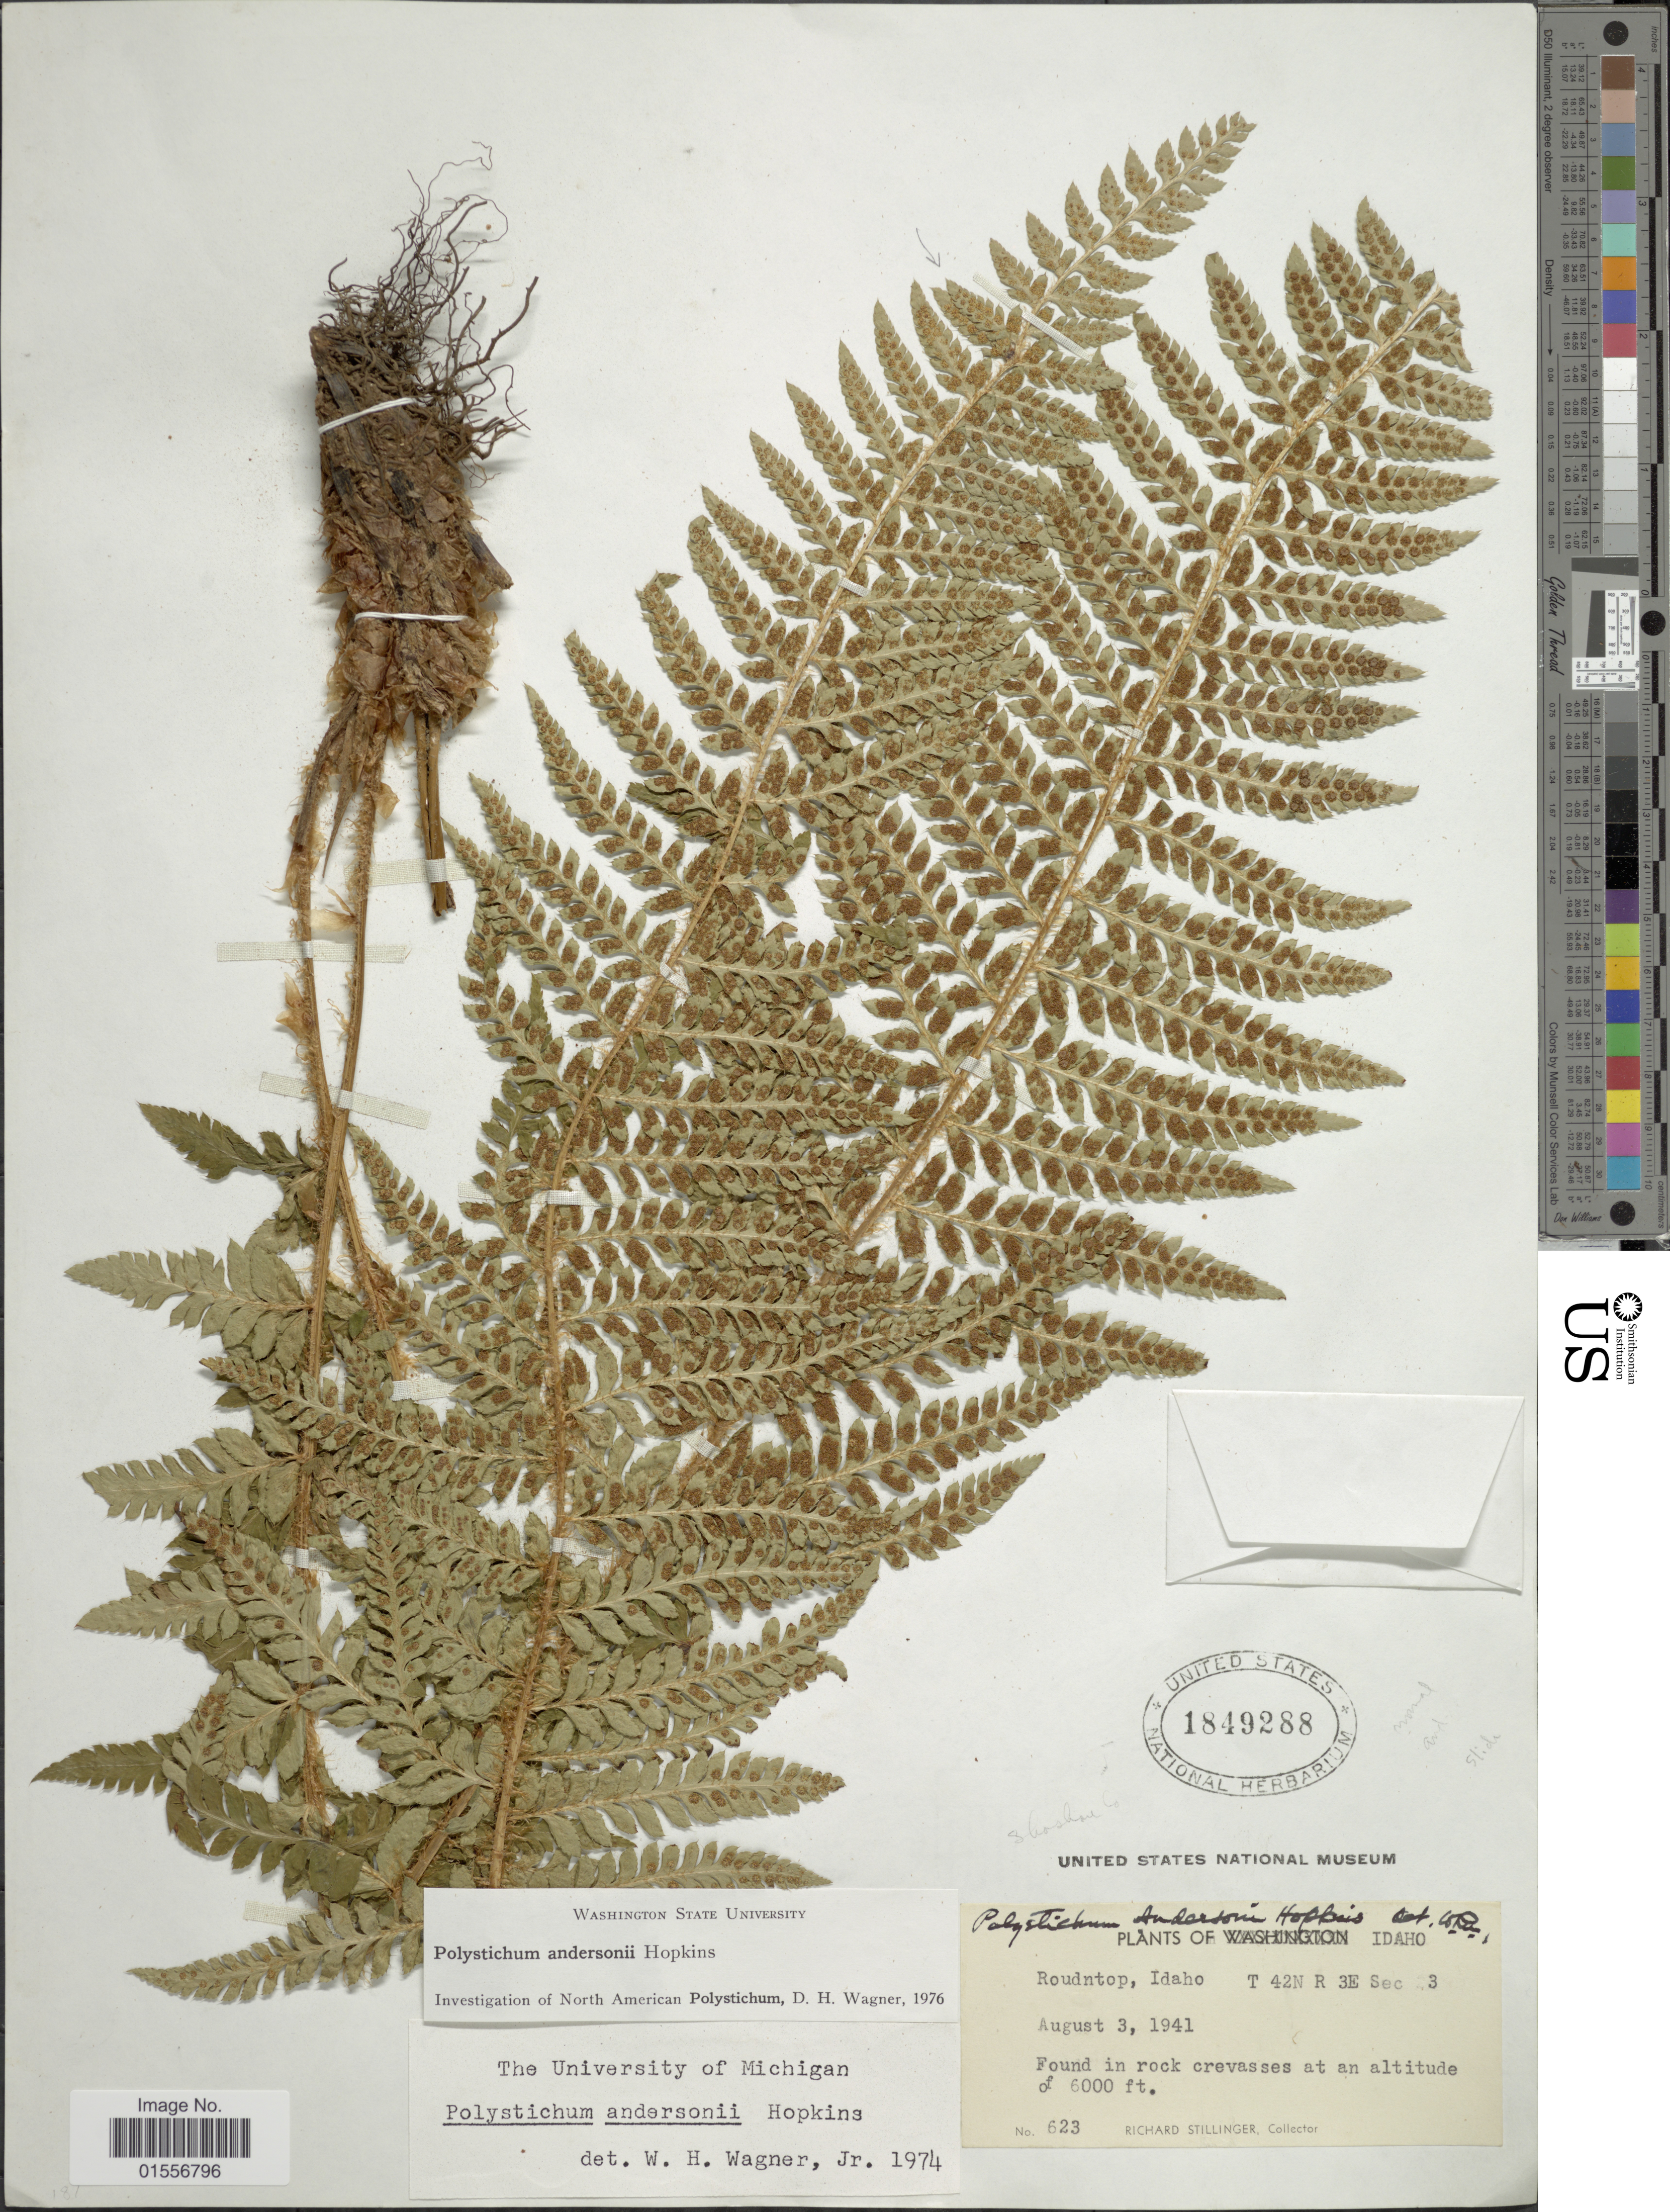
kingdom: Plantae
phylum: Tracheophyta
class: Polypodiopsida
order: Polypodiales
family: Dryopteridaceae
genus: Polystichum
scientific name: Polystichum andersonii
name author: Hopkins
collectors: R. Stillinger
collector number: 623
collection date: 1941-08-03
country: United States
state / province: Idaho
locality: Roundtop, Idaho T42N R 3E Sec 23, in rock crevices.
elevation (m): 1829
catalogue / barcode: US 1849288